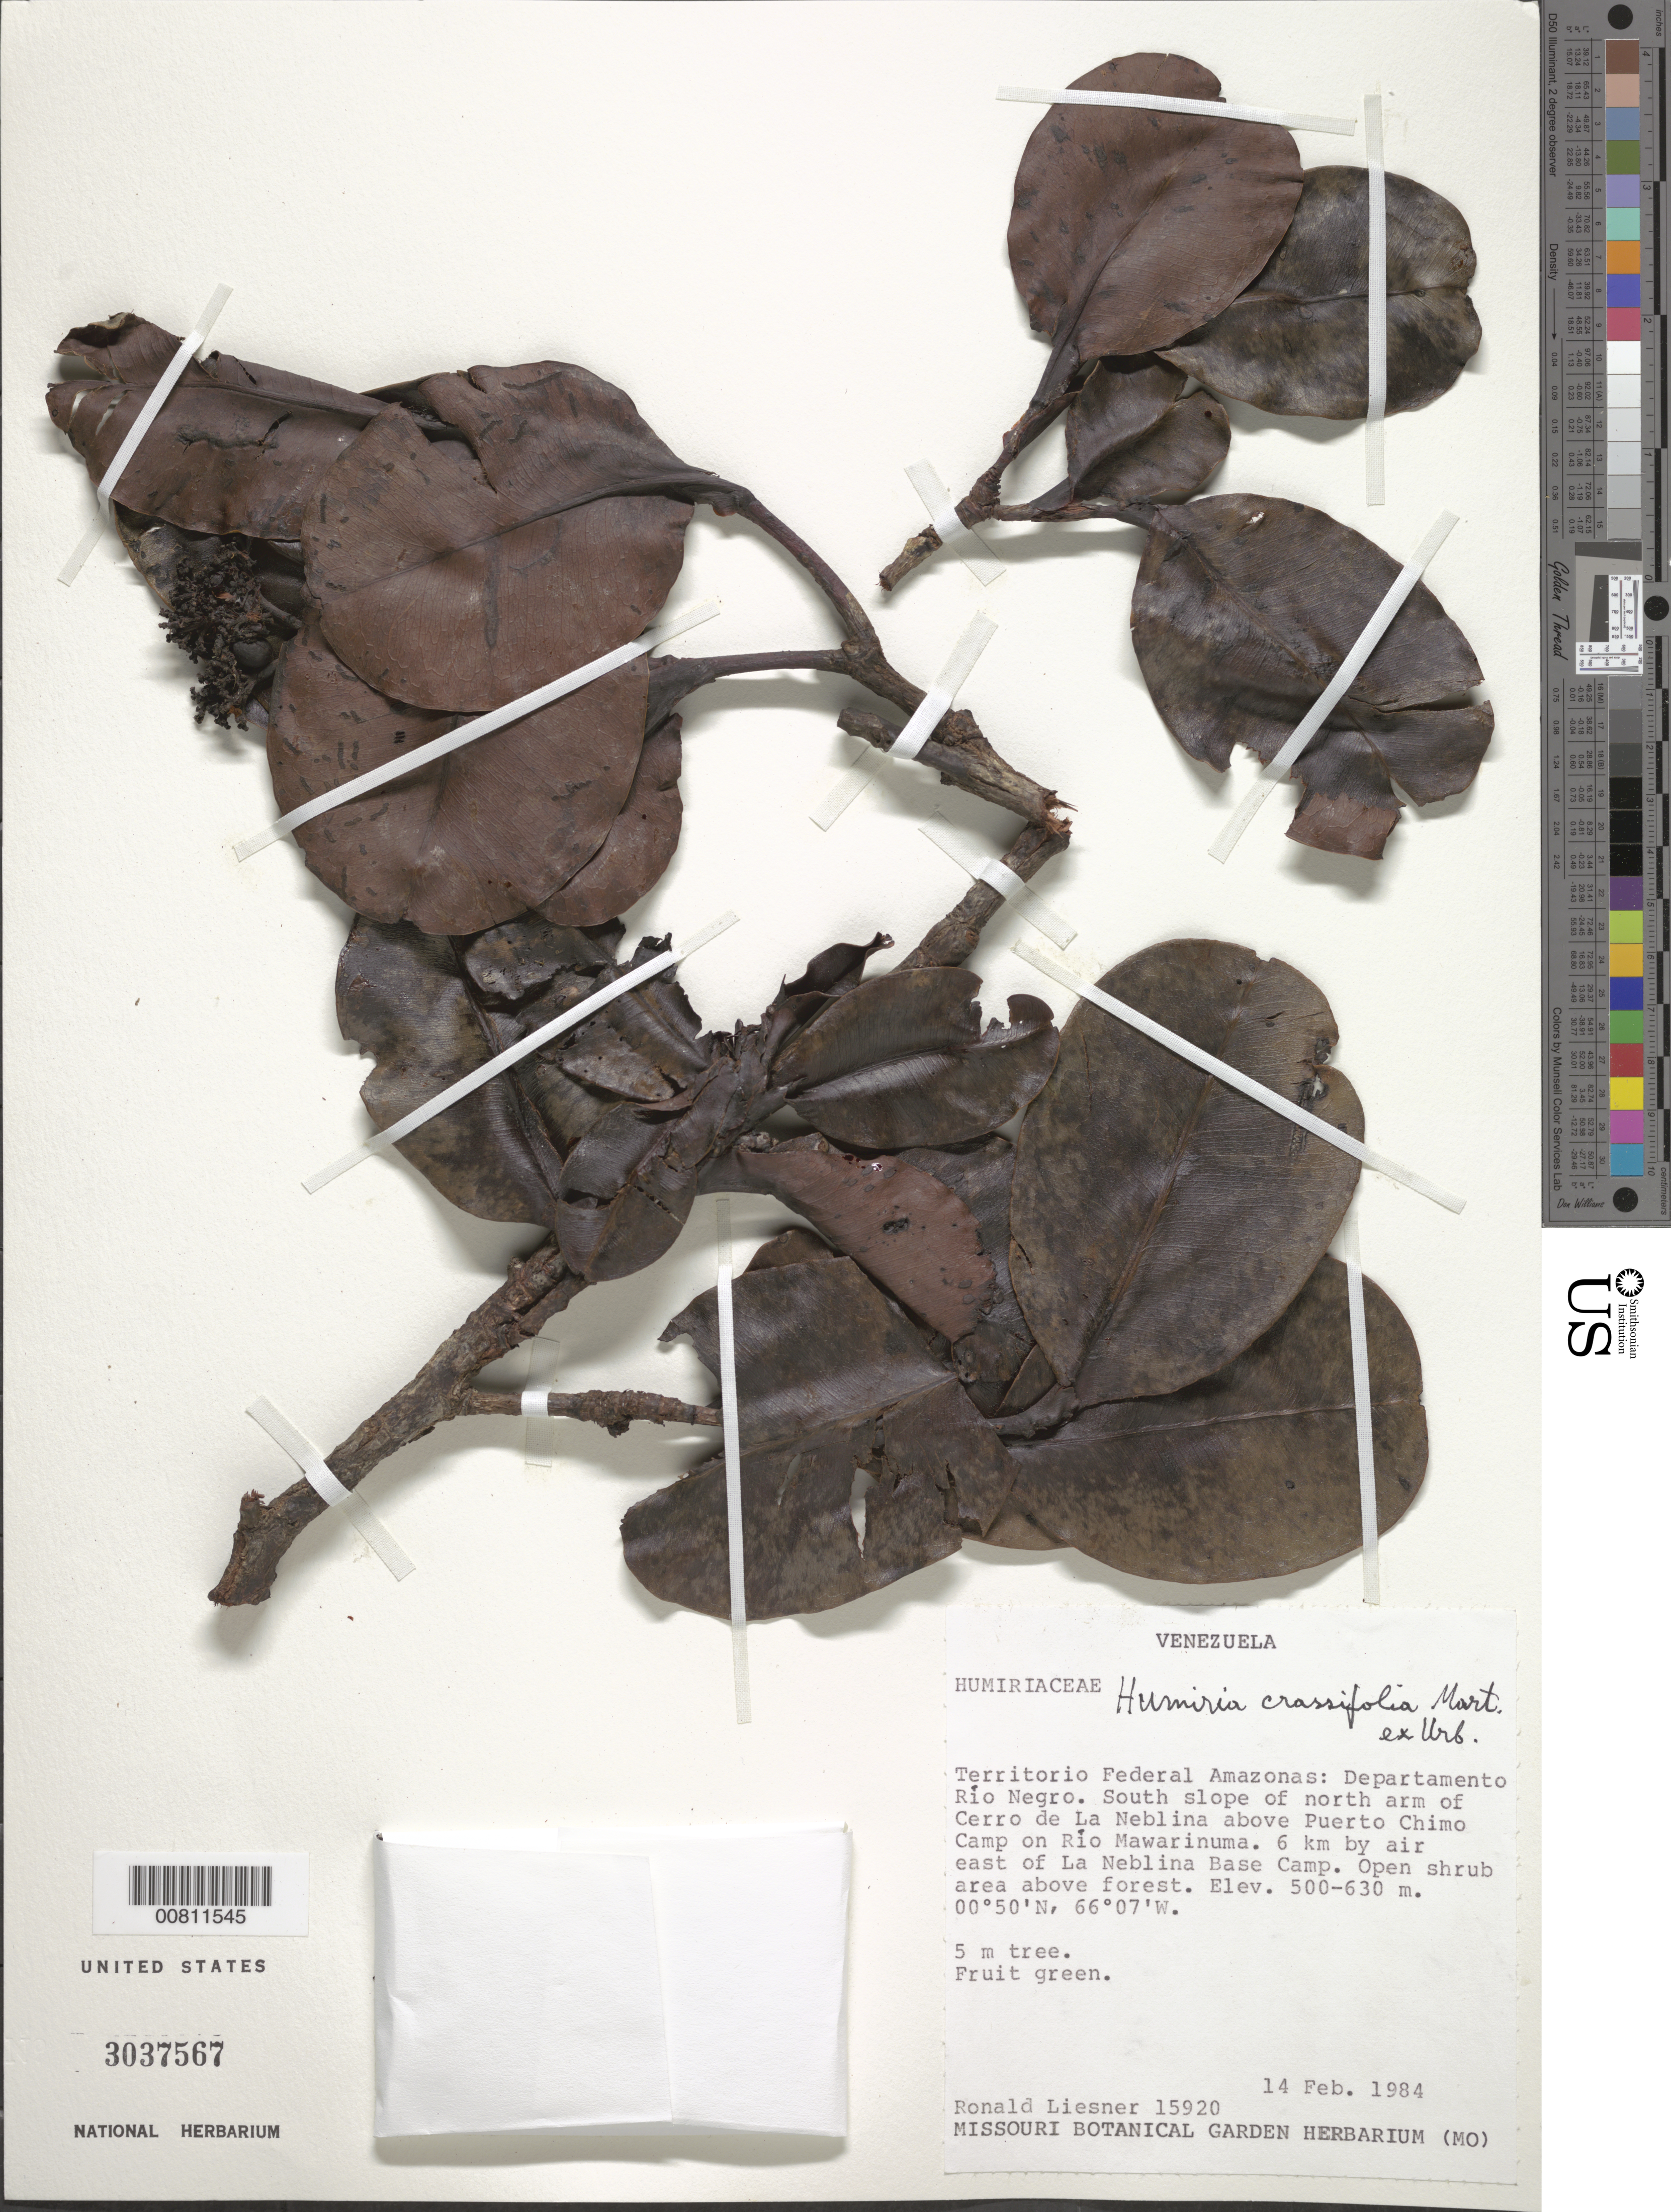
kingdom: Plantae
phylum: Tracheophyta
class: Magnoliopsida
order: Malpighiales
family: Humiriaceae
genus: Humiria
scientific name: Humiria crassifolia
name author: Mart. ex Urb.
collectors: R. L. Liesner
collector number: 15920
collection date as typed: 14-Feb-84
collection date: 1984-02-14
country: Venezuela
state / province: Amazonas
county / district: Río Negro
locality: Cerro de La Neblina, N arm, above Puerto Chimo Camp on Río Mawarinuma; 6 km by air E of La Neblina Base Camp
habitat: Open shrub area above forest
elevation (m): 500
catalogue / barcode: US 3037567